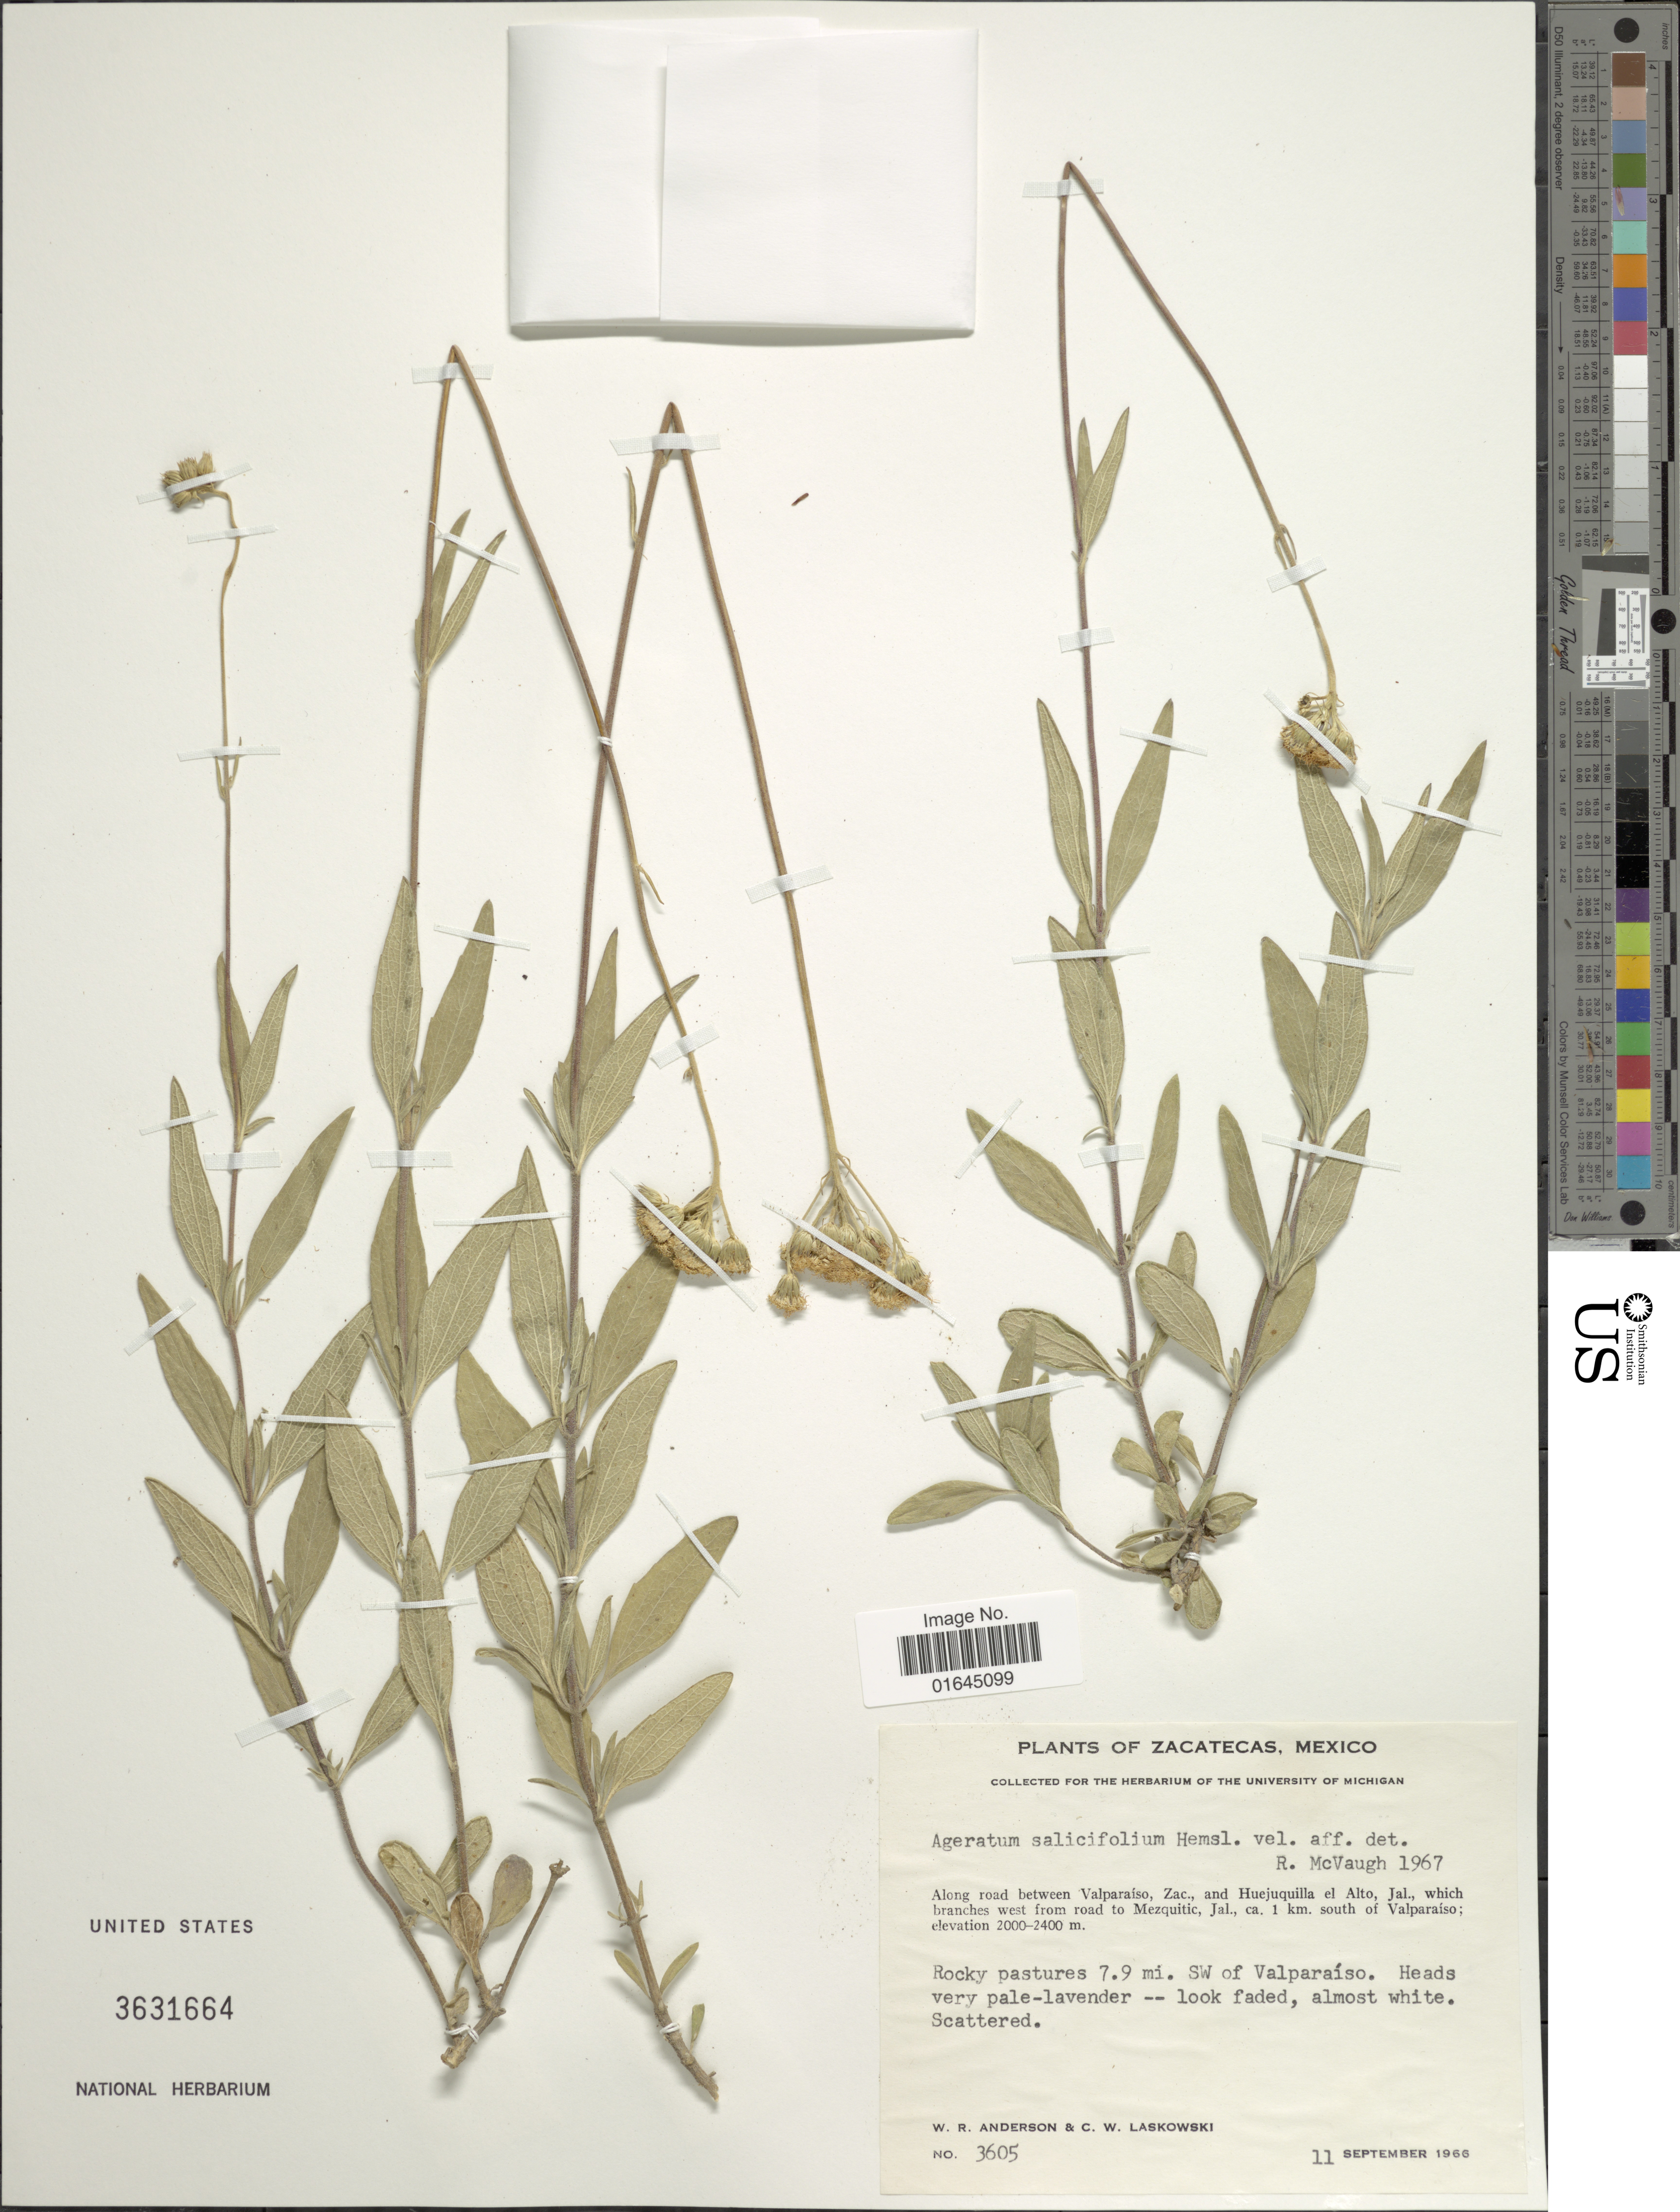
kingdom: Plantae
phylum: Tracheophyta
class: Magnoliopsida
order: Asterales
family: Asteraceae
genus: Ageratum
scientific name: Ageratum salicifolium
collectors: W. Anderson & C. Laskowski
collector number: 3605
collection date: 1966-09-11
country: Mexico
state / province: Zacatecas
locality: Along road between Valparaíso, Zac., and Huejuquilla el Alto, Jal. which branches west of from road to Mezquitic, Jal., ca. 1 km. south of Valaparaíso. 7.9 mi. SW of Valaparaíso.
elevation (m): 2000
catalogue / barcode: US 3631664